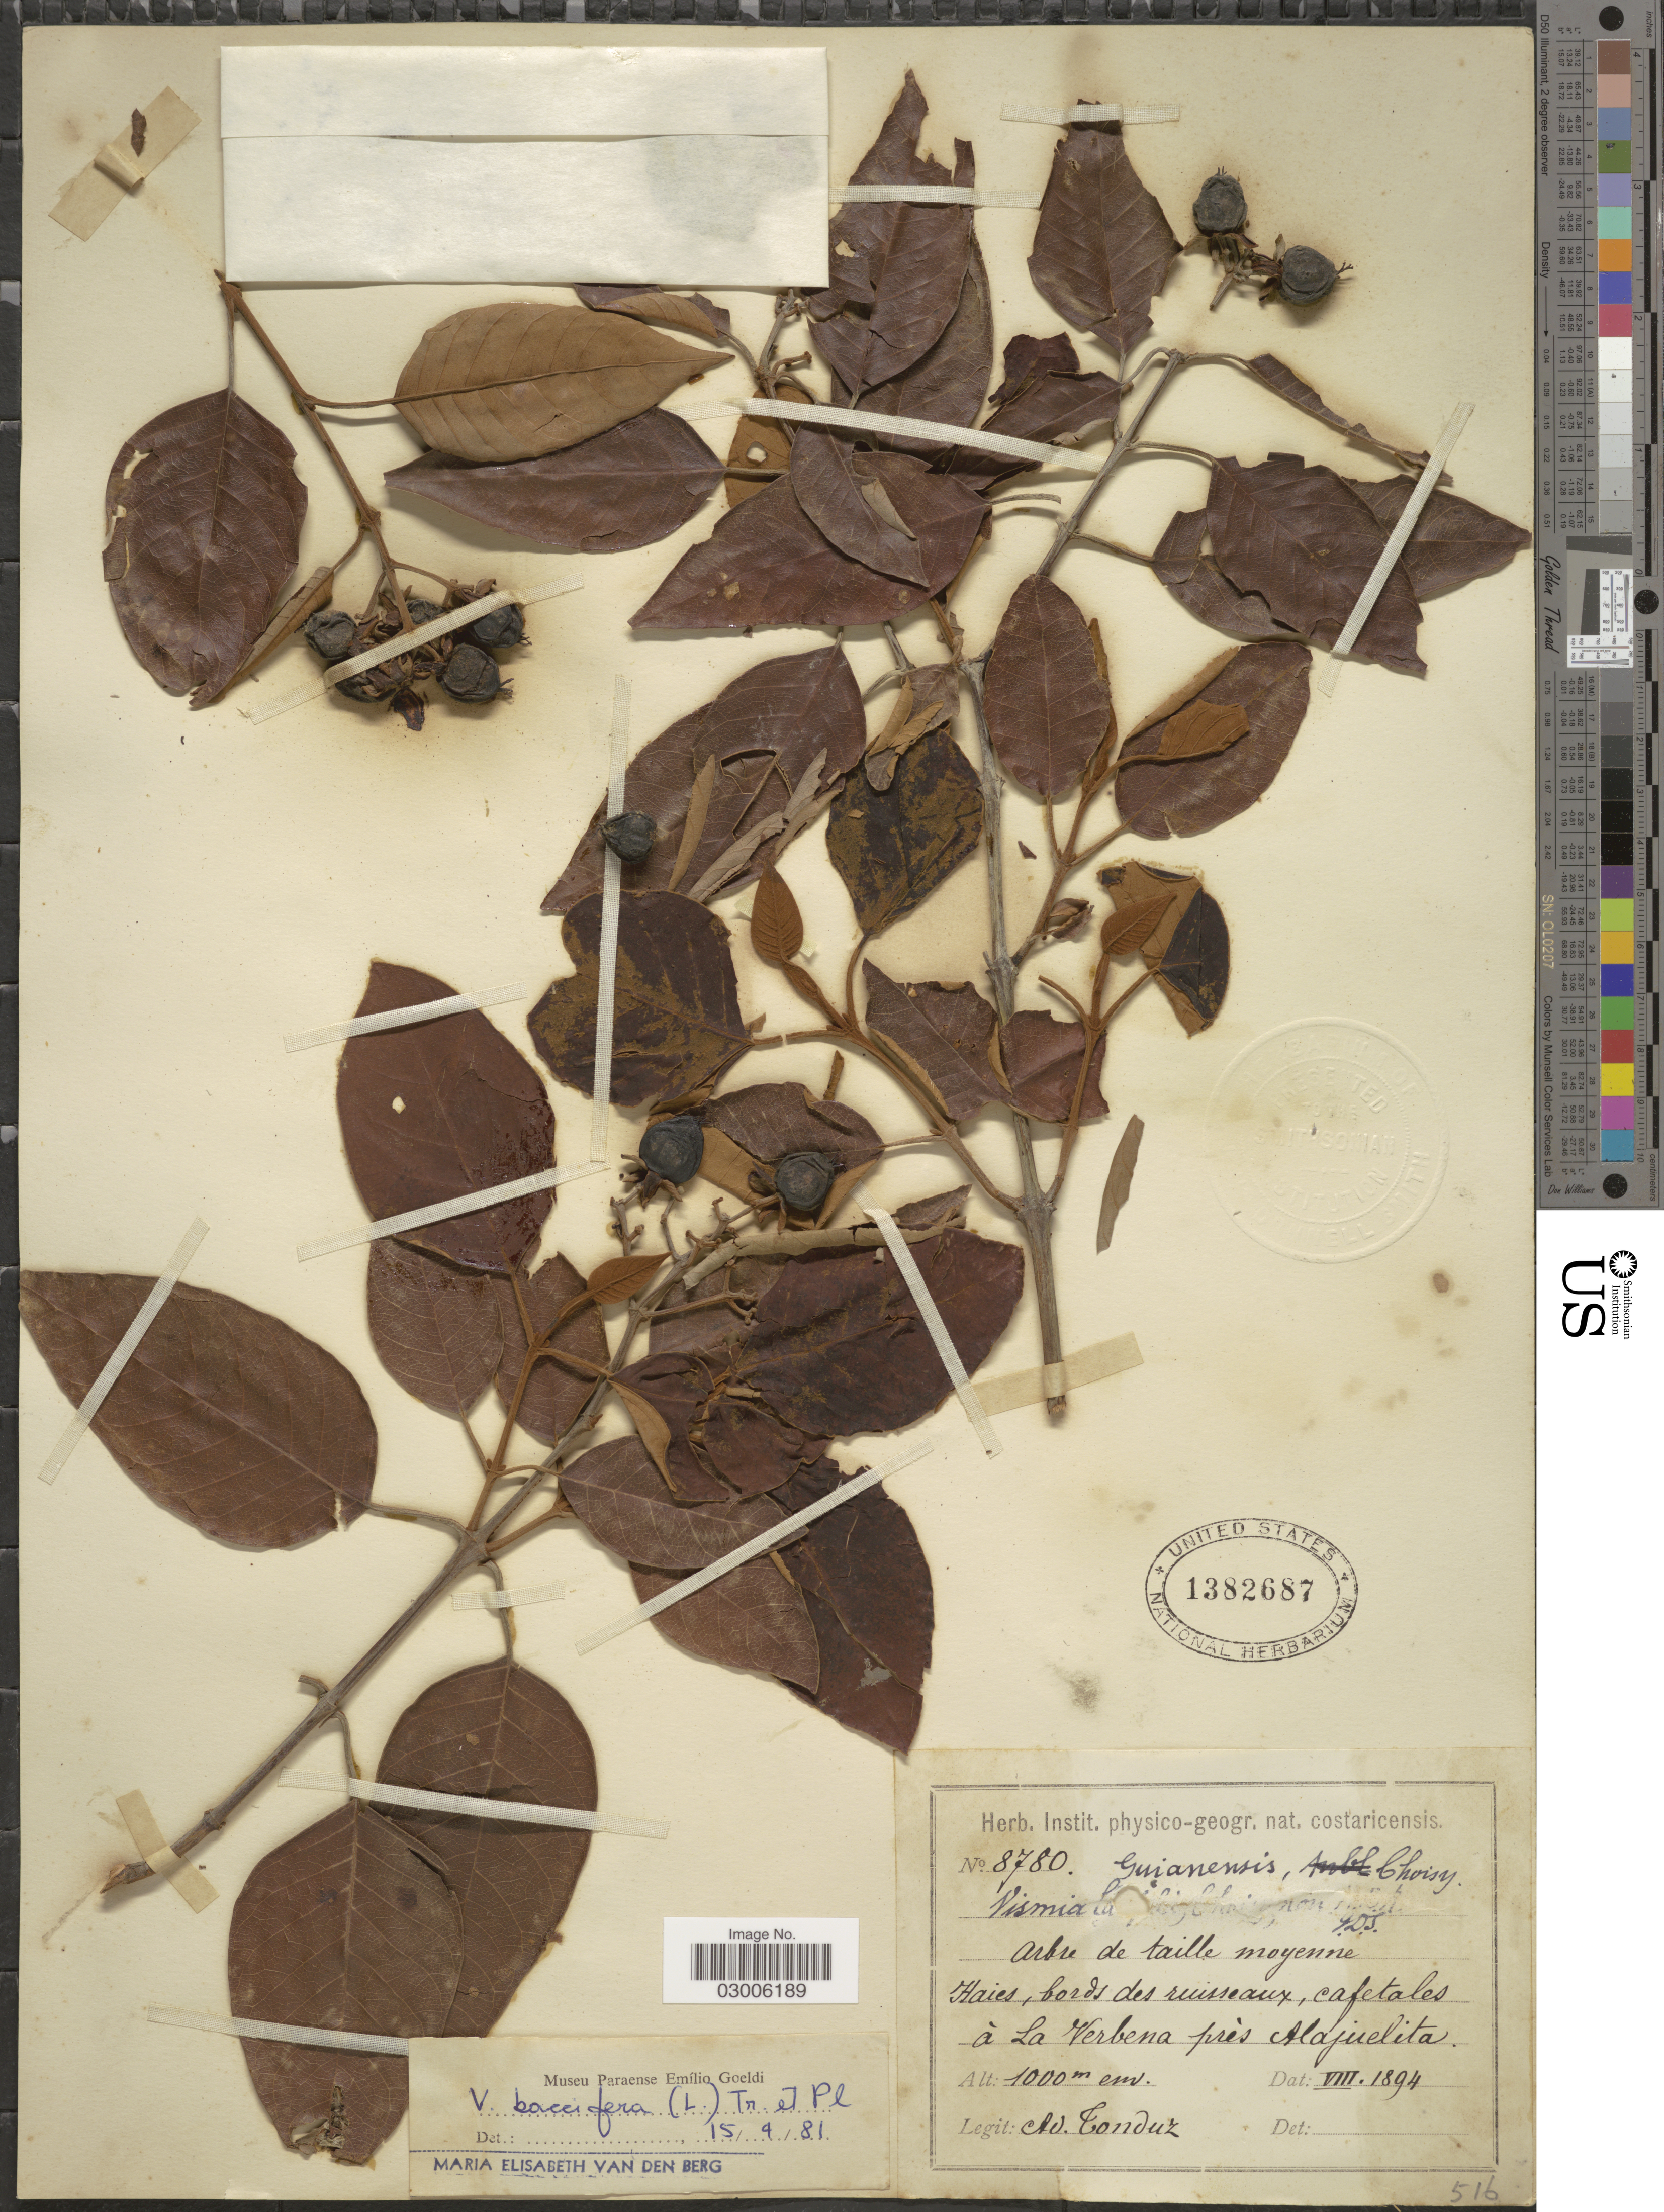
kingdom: Plantae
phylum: Tracheophyta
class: Magnoliopsida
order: Malpighiales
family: Hypericaceae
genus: Vismia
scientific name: Vismia baccifera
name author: (L.) Triana & Planch.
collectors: A. Tonduz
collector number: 8780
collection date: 1894-08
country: Costa Rica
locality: Haies, bords des ruisseaux, cafetales à La Verbena, près Alajuelita.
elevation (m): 1000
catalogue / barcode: US 1382687